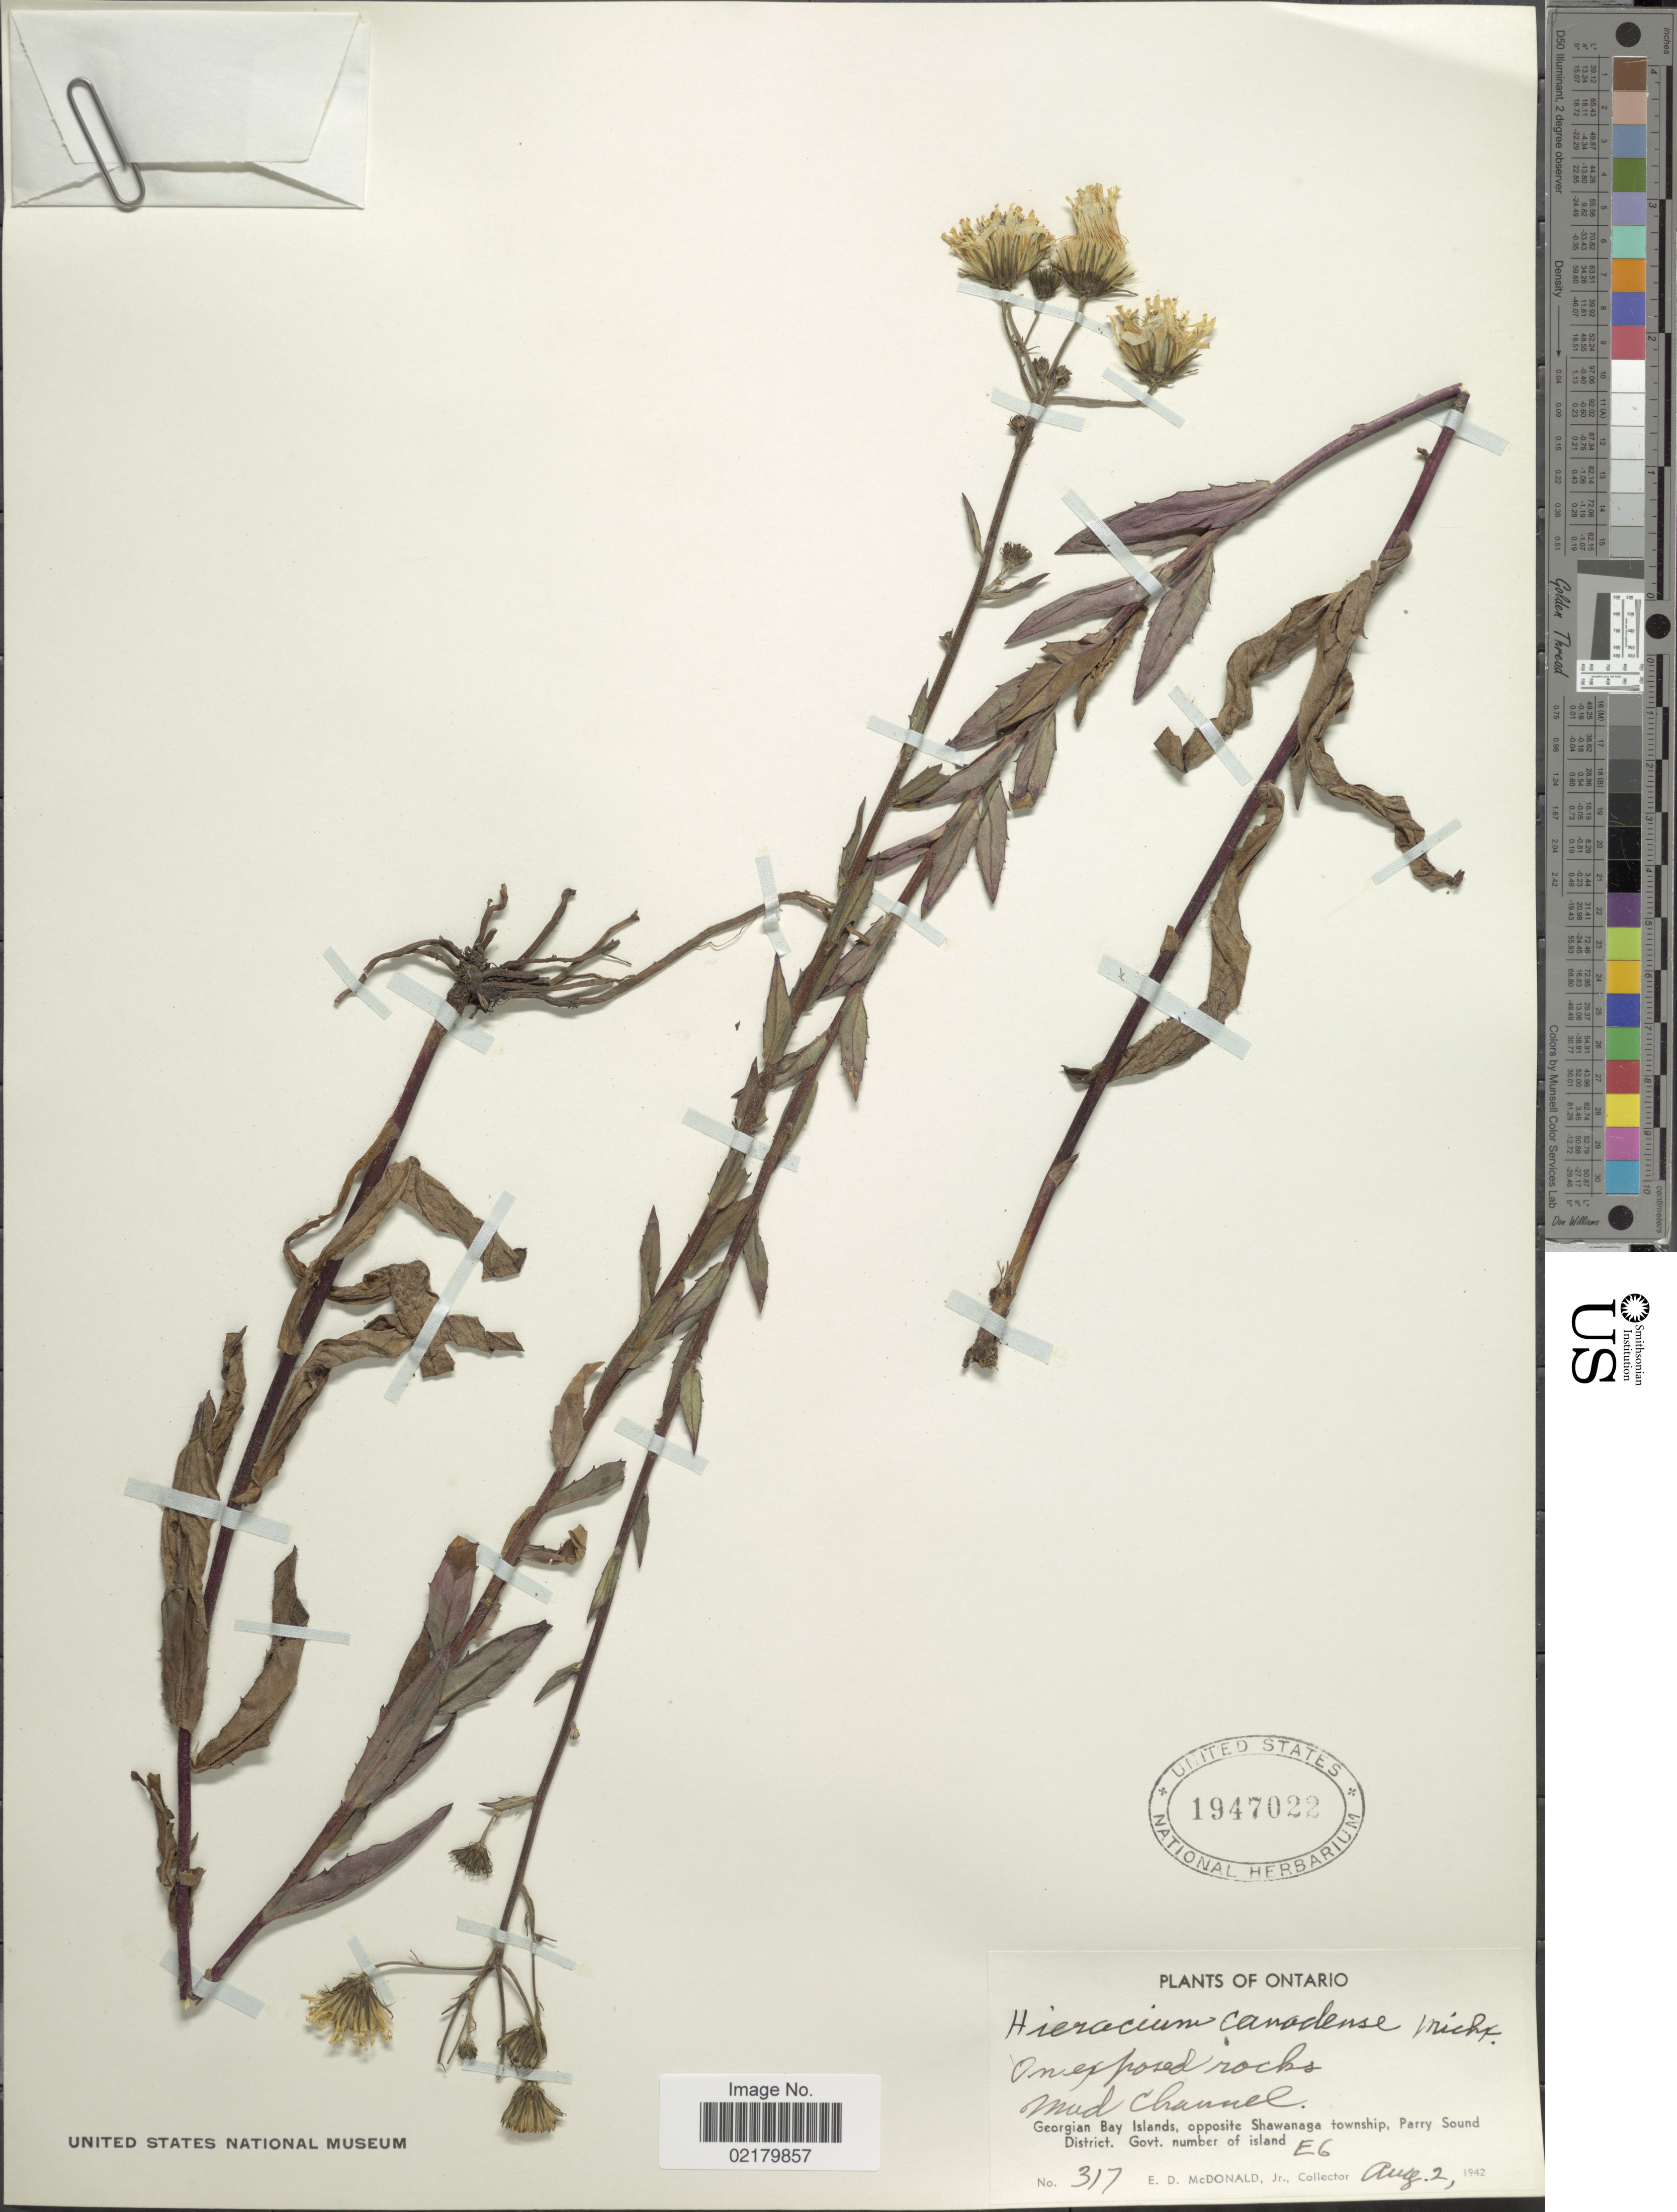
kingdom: Plantae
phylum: Tracheophyta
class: Magnoliopsida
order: Asterales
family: Asteraceae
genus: Hieracium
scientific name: Hieracium canadense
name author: Michx.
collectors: E. D. McDonald Jr.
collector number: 317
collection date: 1942-08-02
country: Canada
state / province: Ontario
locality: On exposed rocks, Mud Channel, Georgian Bay Islands, opposite Shawanaga township, Parry Sound District. Govt. number of island E6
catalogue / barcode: US 1947022